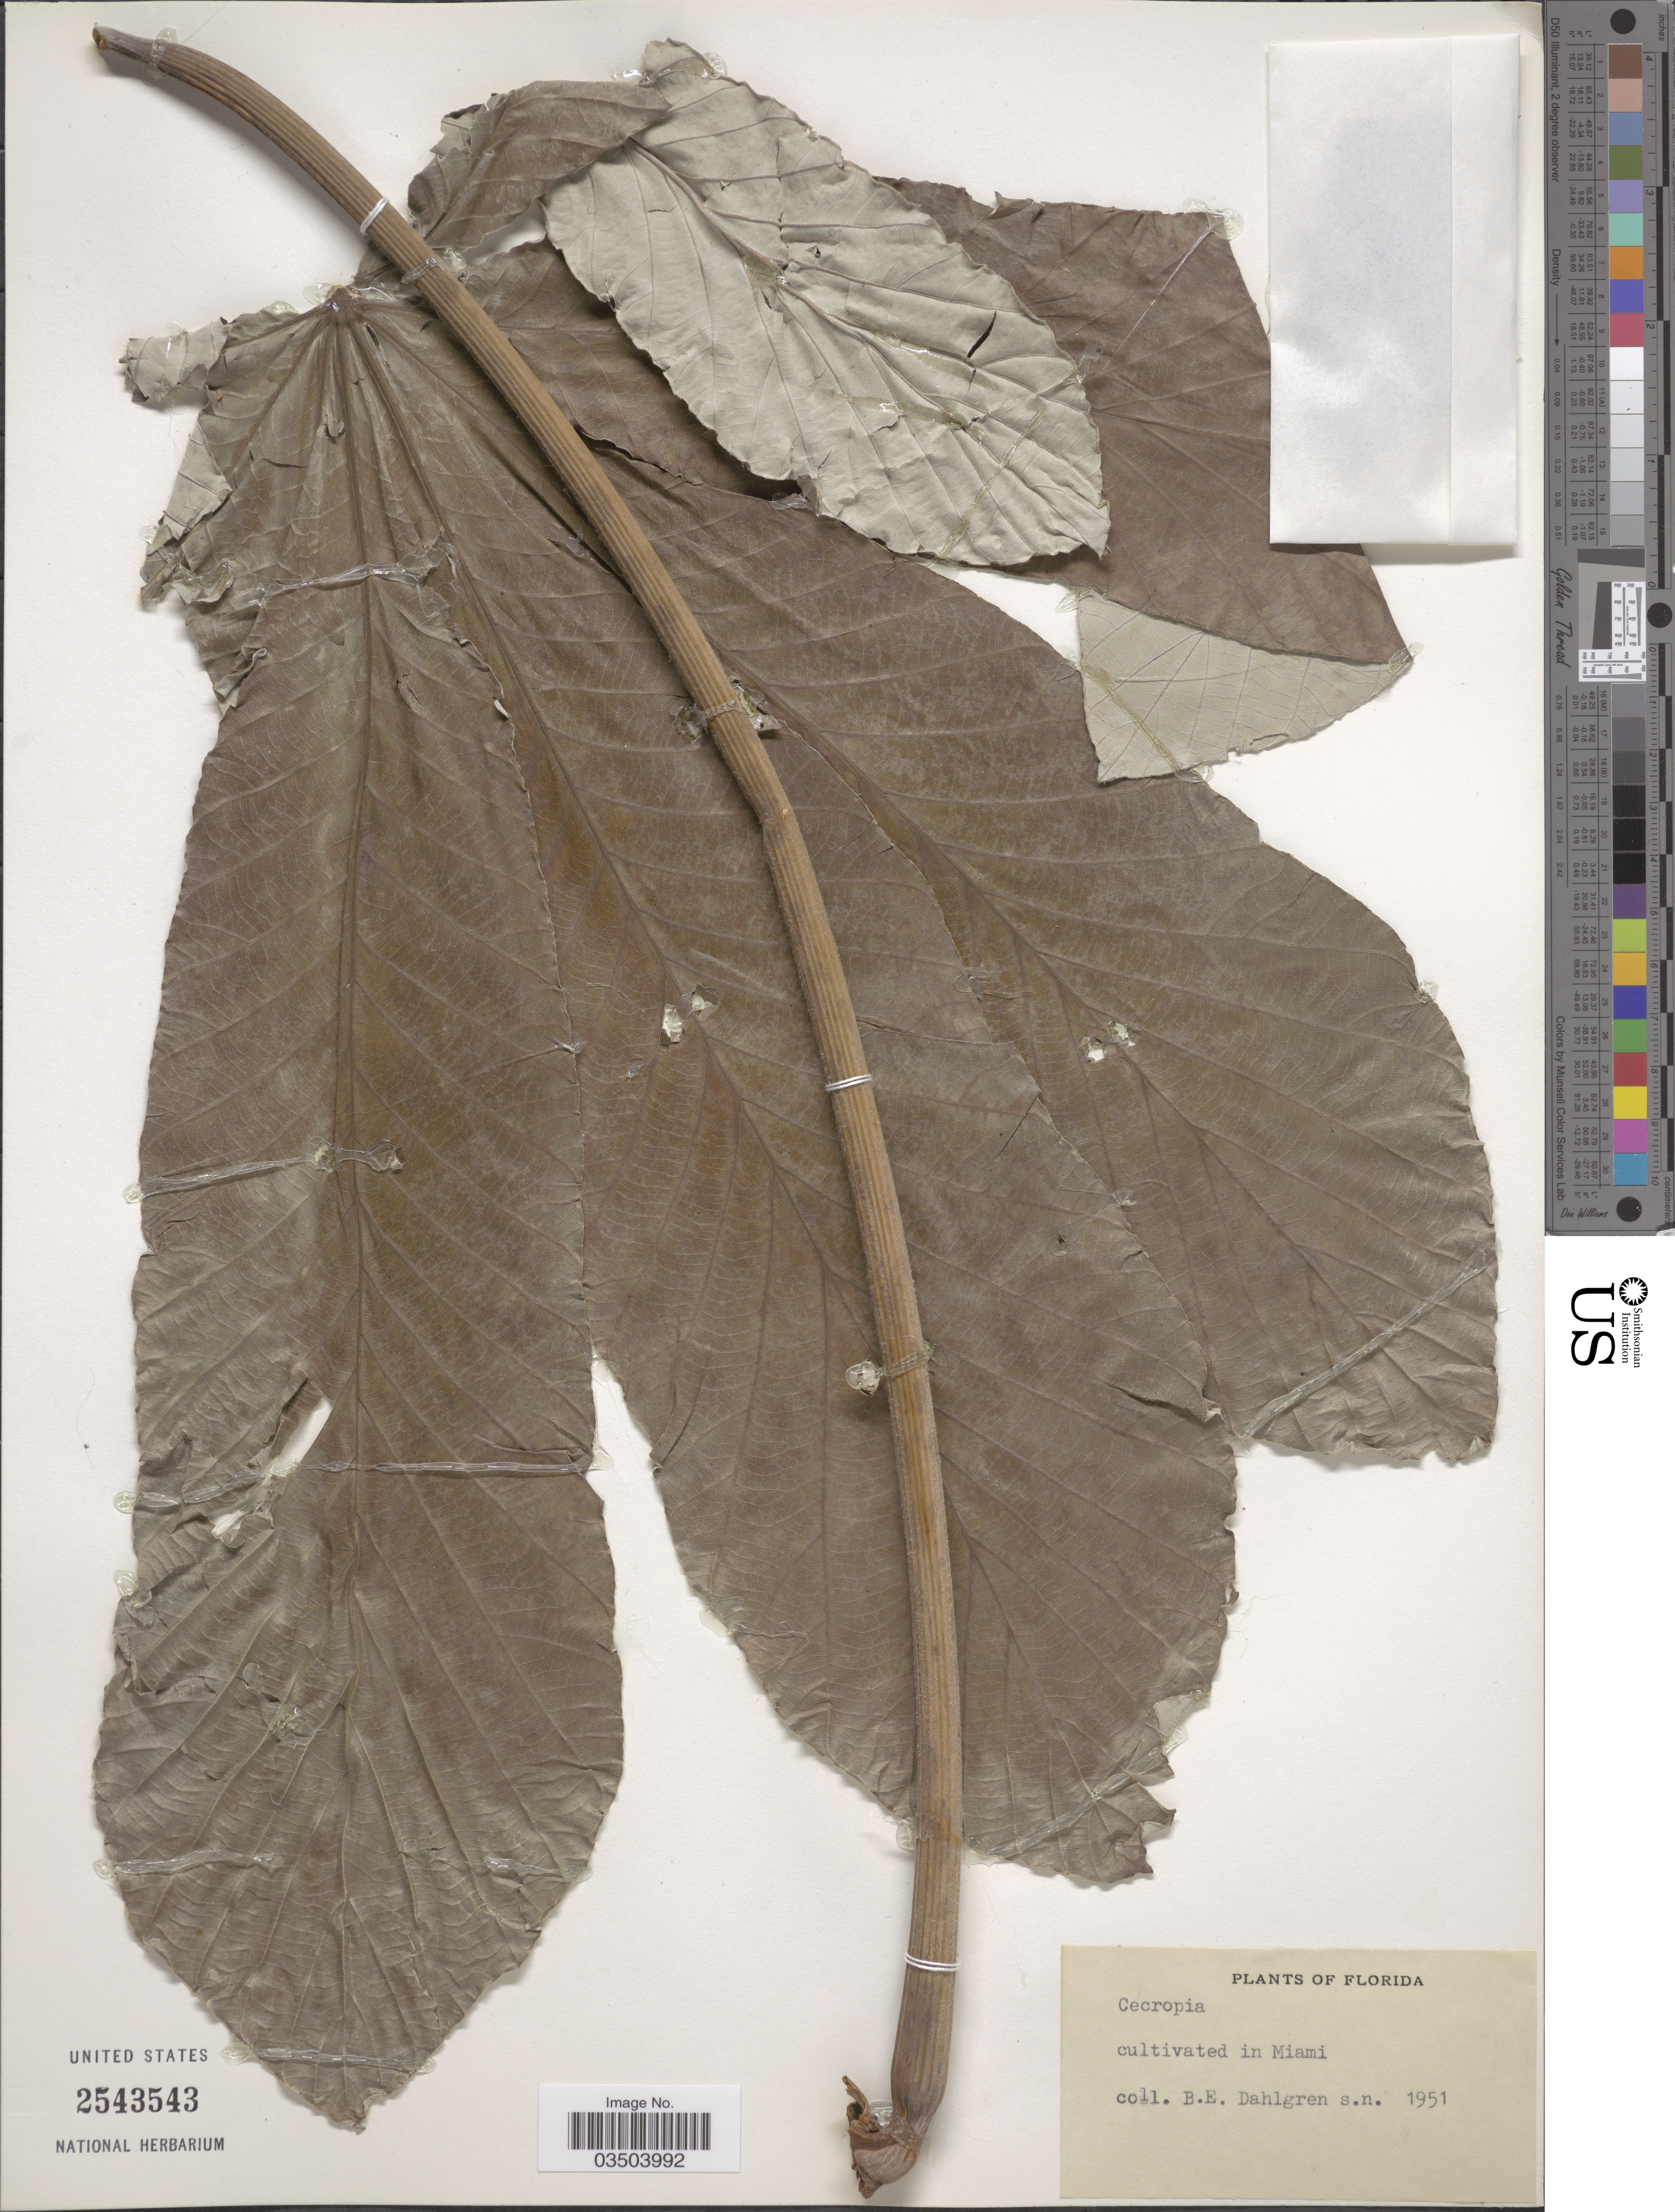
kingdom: Plantae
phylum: Tracheophyta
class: Magnoliopsida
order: Rosales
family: Urticaceae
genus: Cecropia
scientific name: Cecropia sp.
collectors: B. E. Dahlgren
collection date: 1951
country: United States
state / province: Florida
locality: In Miami.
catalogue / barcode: US 2543543